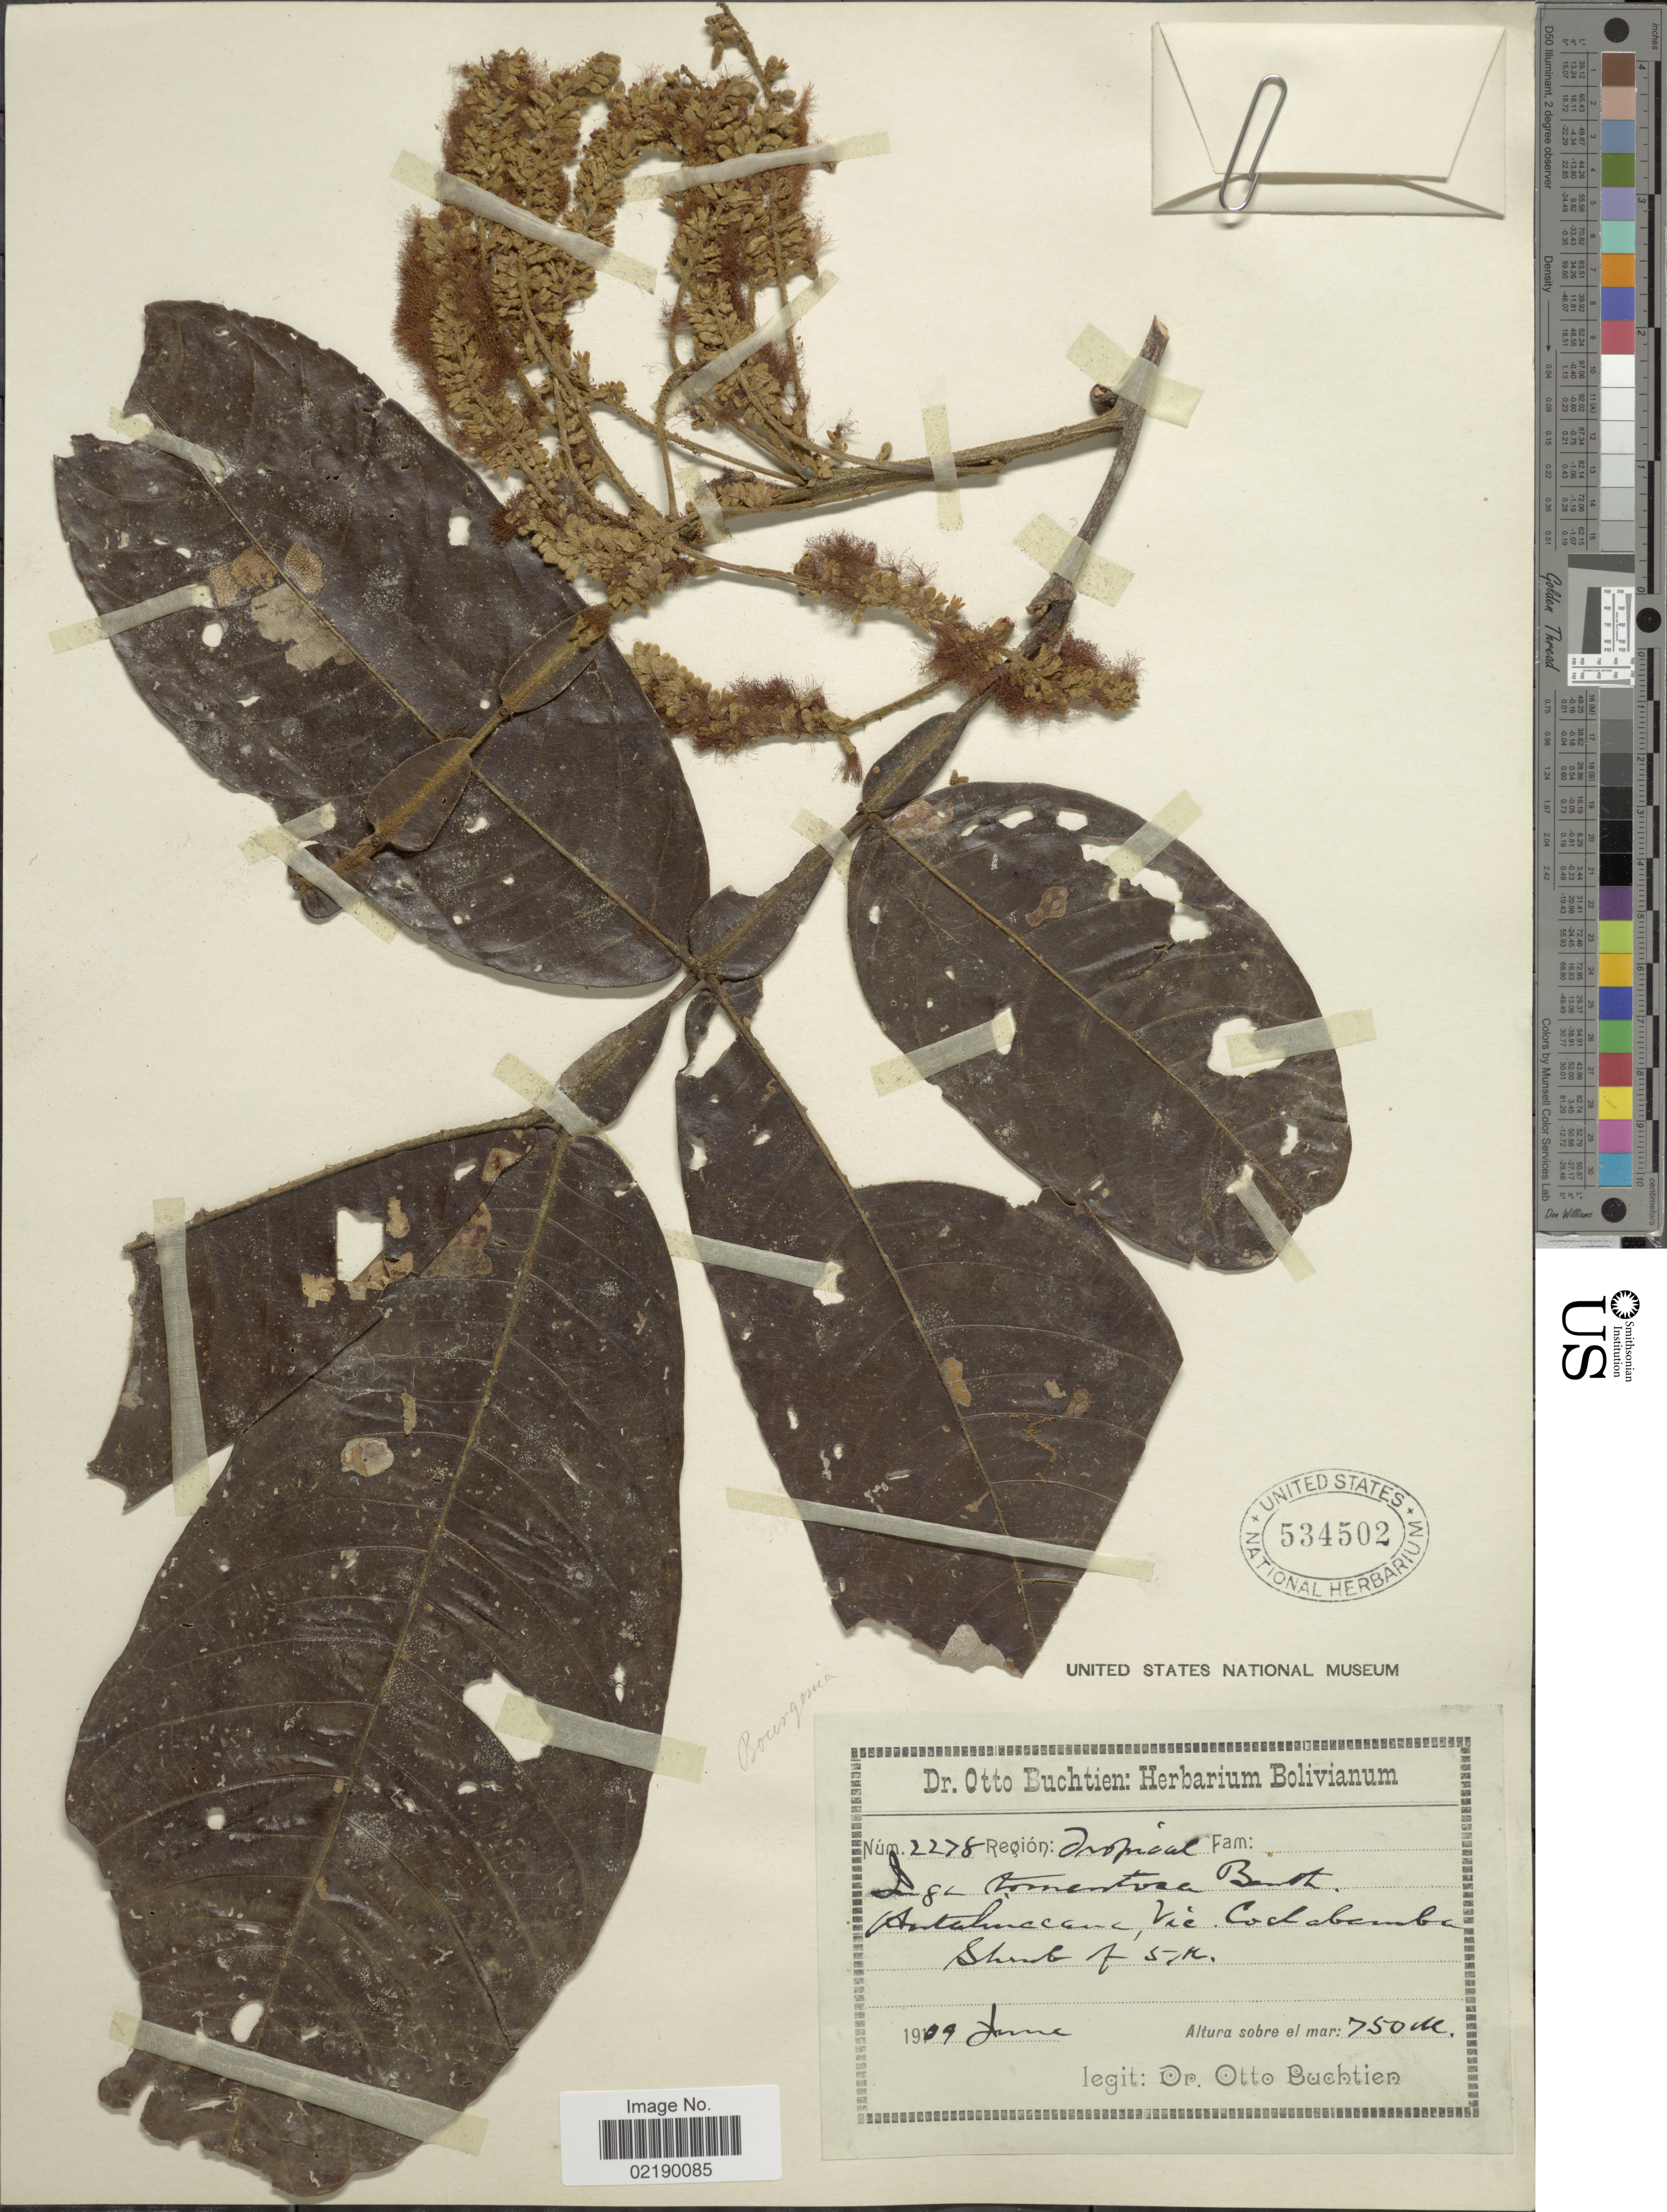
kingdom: Plantae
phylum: Tracheophyta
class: Magnoliopsida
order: Fabales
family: Fabaceae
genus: Inga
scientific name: Inga tomentosa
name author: Benth.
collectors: O. Buchtien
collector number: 2278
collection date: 1909-06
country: Bolivia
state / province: Cochabamba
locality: Region: Tropical, Antahuacana. Vic. Cochabamba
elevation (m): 750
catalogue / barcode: US 534502